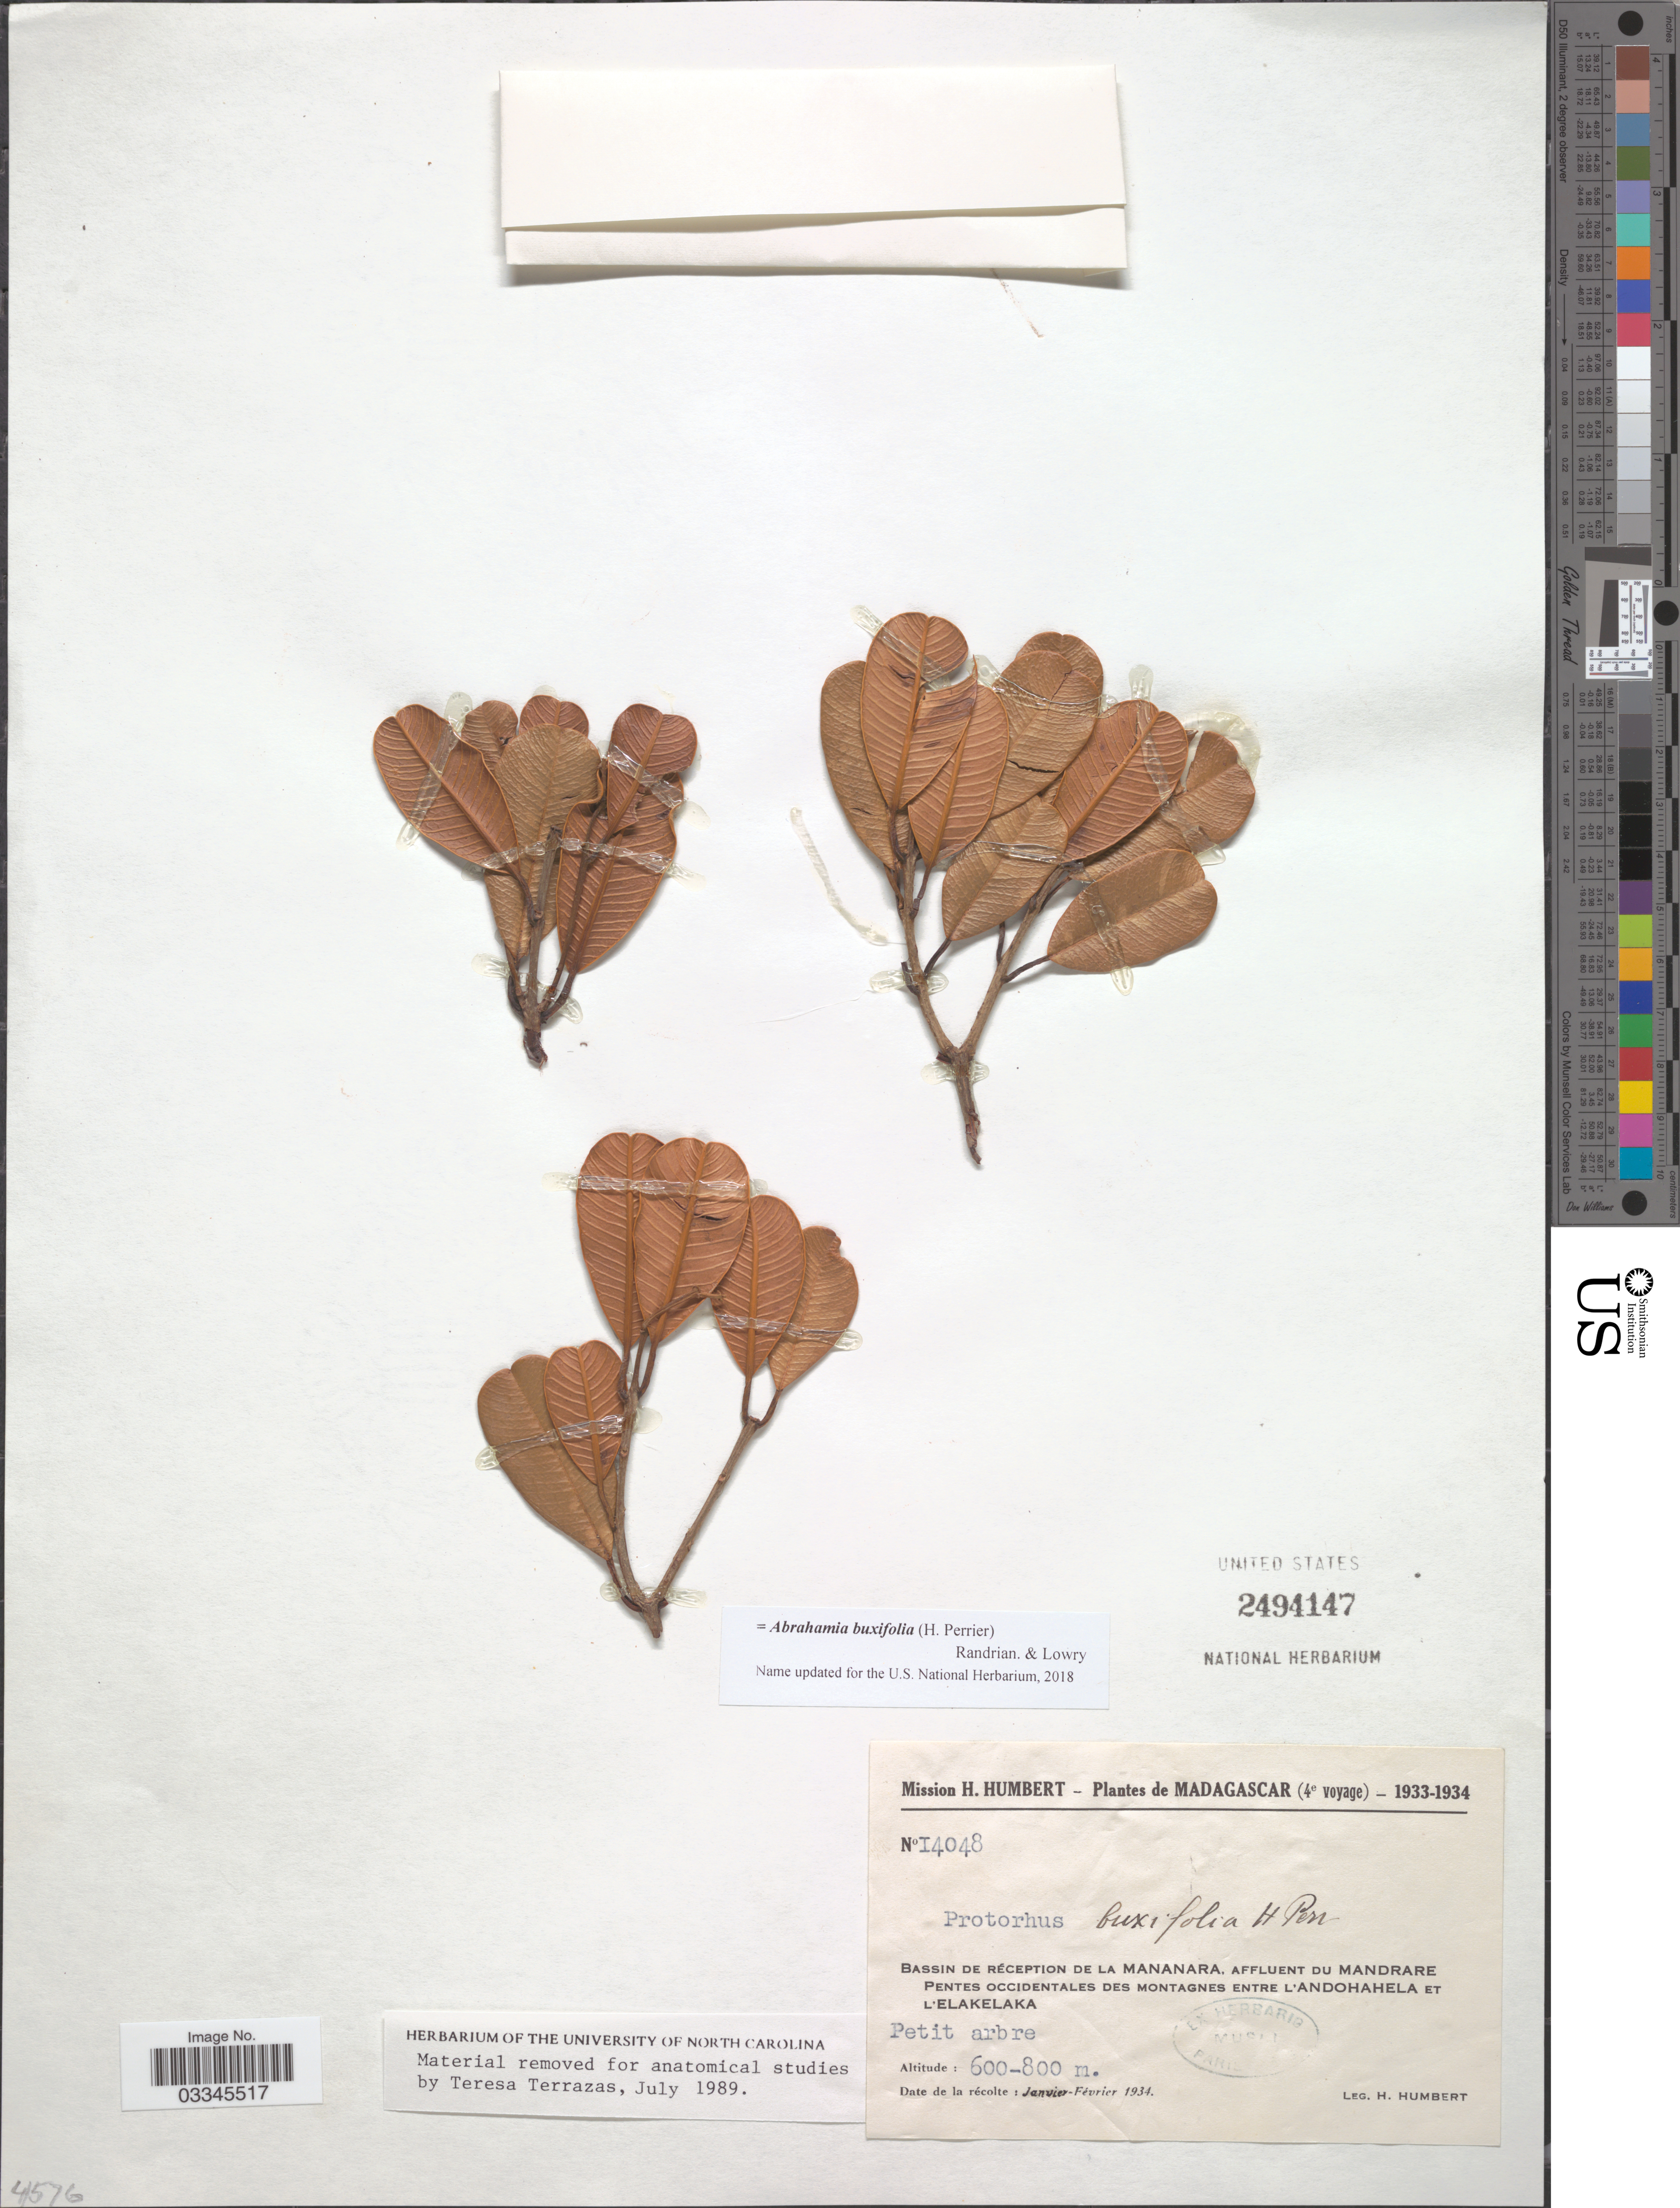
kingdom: Plantae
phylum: Tracheophyta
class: Magnoliopsida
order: Sapindales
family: Anacardiaceae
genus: Abrahamia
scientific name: Abrahamia buxifolia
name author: (H. Perrier) Randrian. & Lowry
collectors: H. Humbert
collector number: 14048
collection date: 1934-01/1934-02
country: Madagascar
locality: Bassin de réception de la Mananara, affluent du Mandrare pentes occidentales des montagnes entre l'Andohahela et l'Elakelaka.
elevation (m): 600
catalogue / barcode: US 2494147